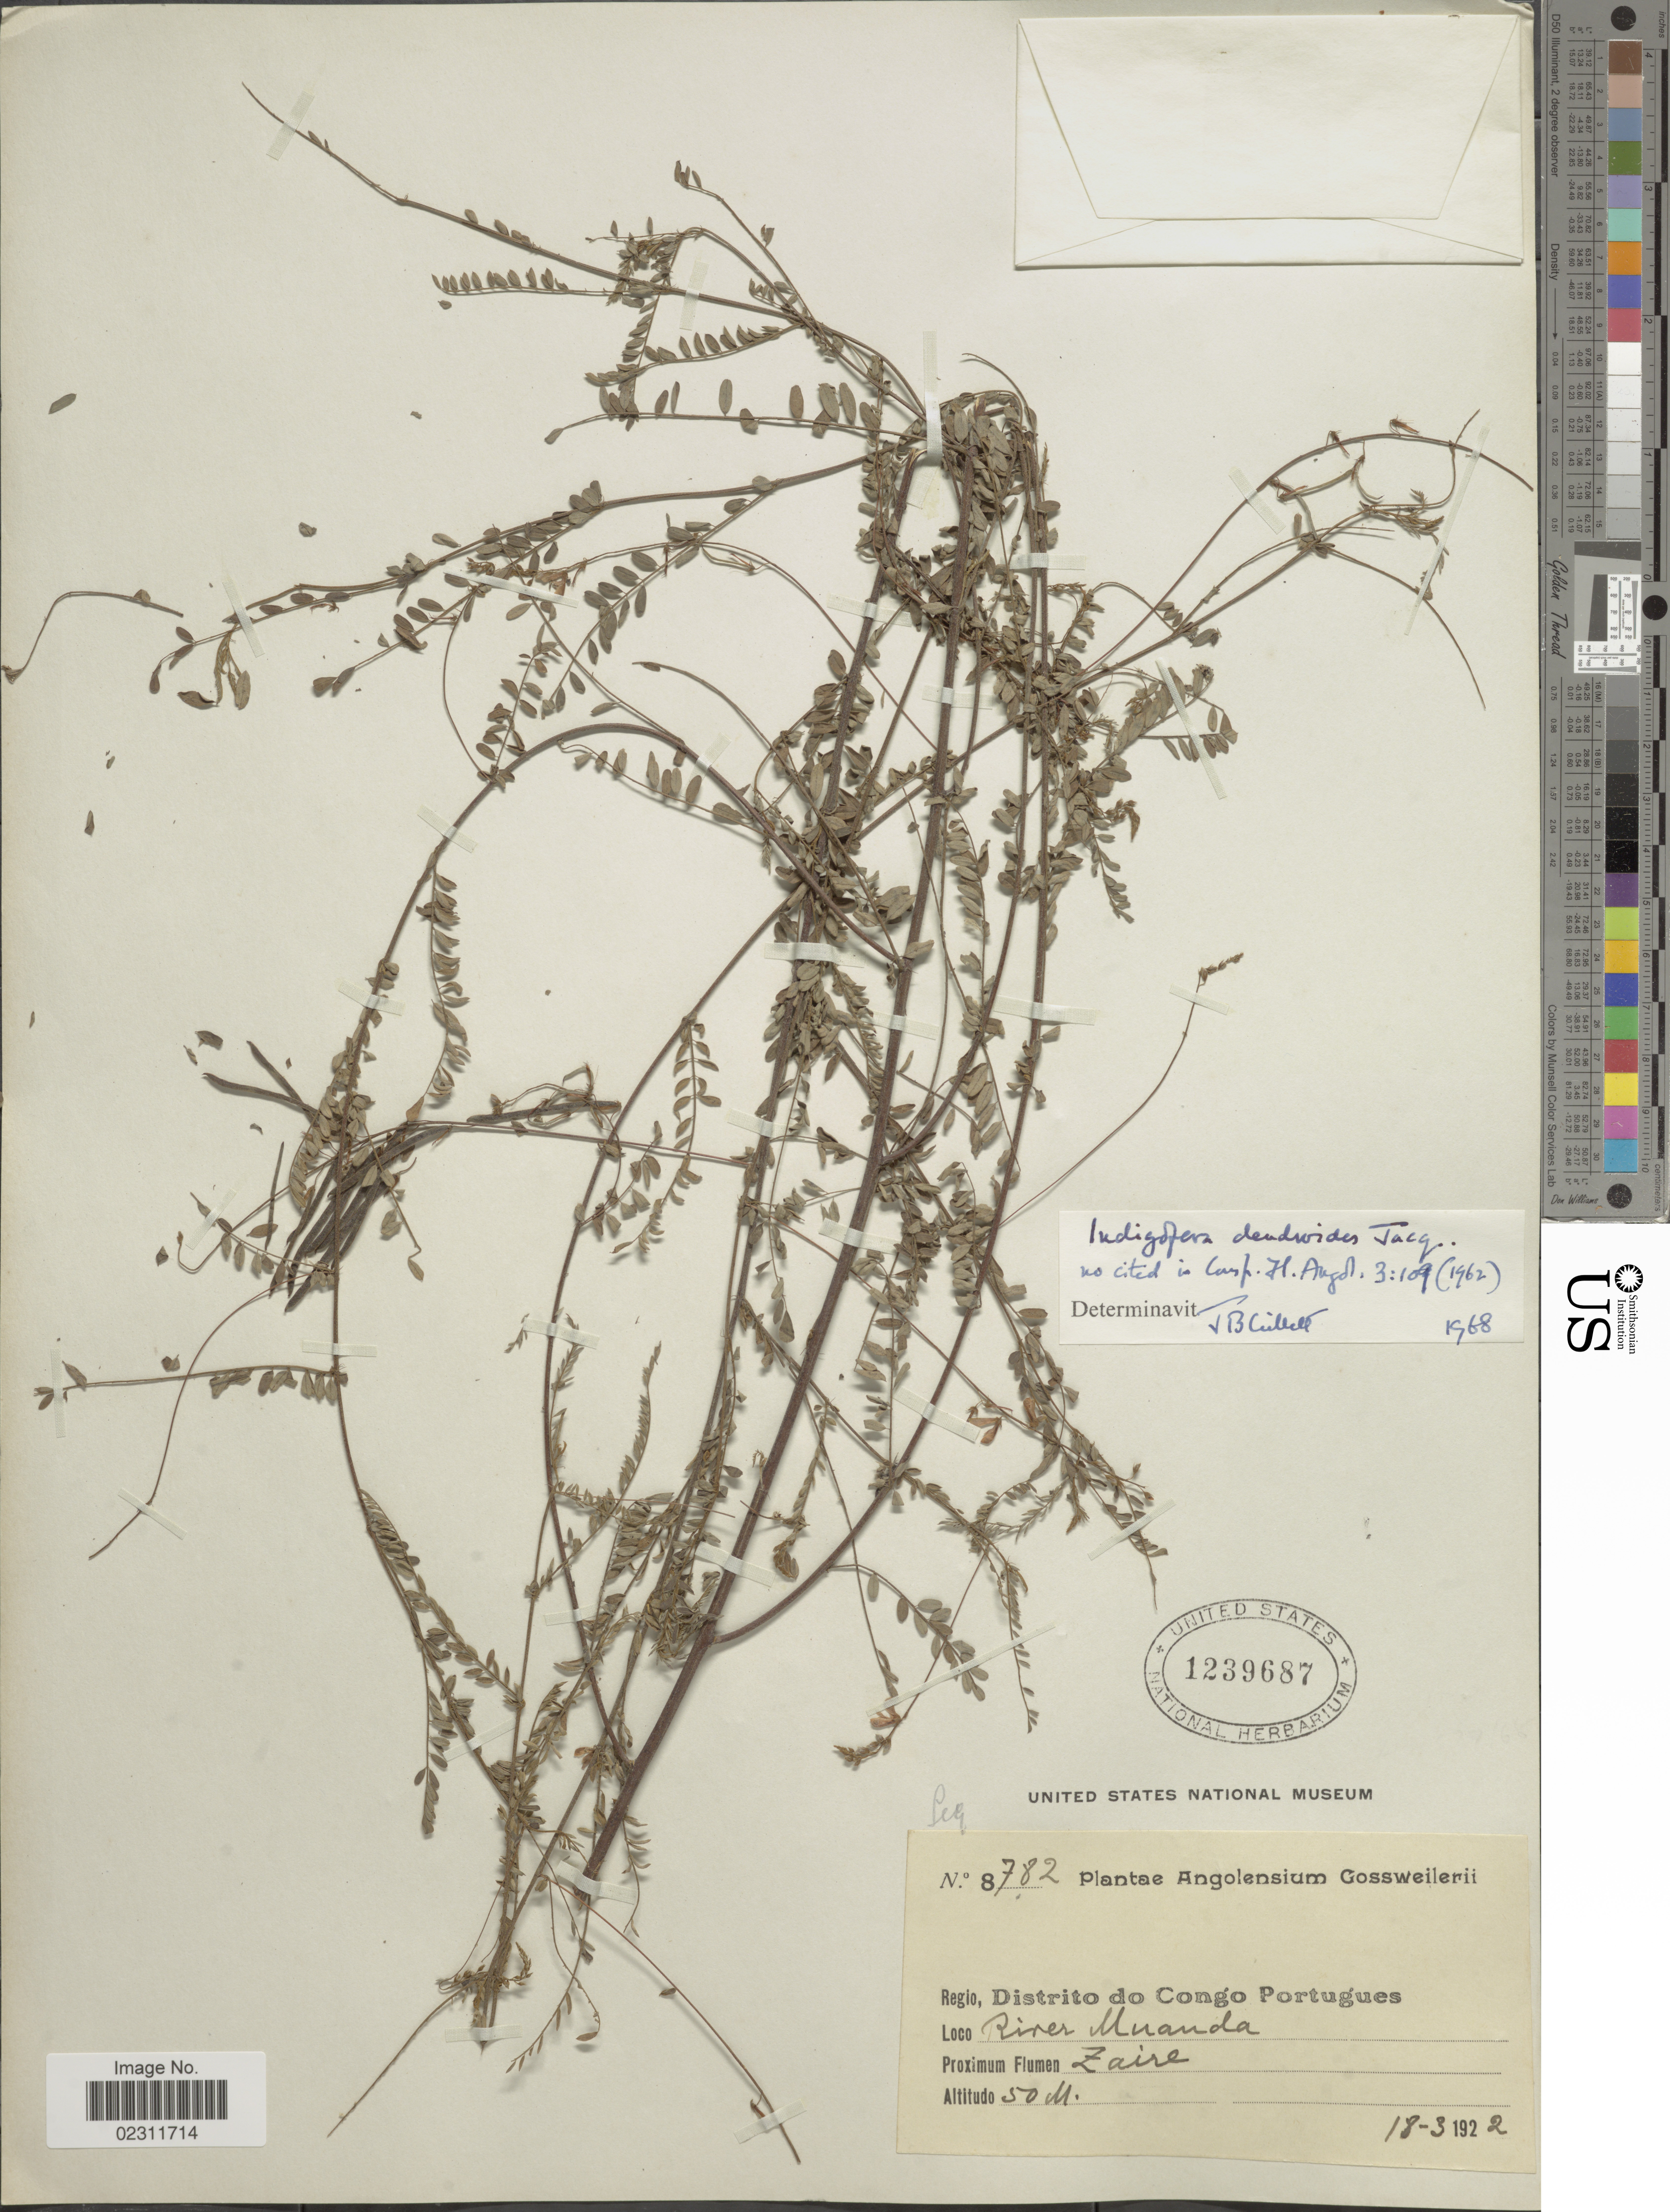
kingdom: Plantae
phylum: Tracheophyta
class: Magnoliopsida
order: Fabales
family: Fabaceae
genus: Indigofera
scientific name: Indigofera dendroides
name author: Jacq.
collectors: -. Gossweiler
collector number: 8782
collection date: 1922-03-18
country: Angola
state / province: Zaire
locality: Distrito do Congo Portugues, River Muanda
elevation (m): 50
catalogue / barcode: US 1239687